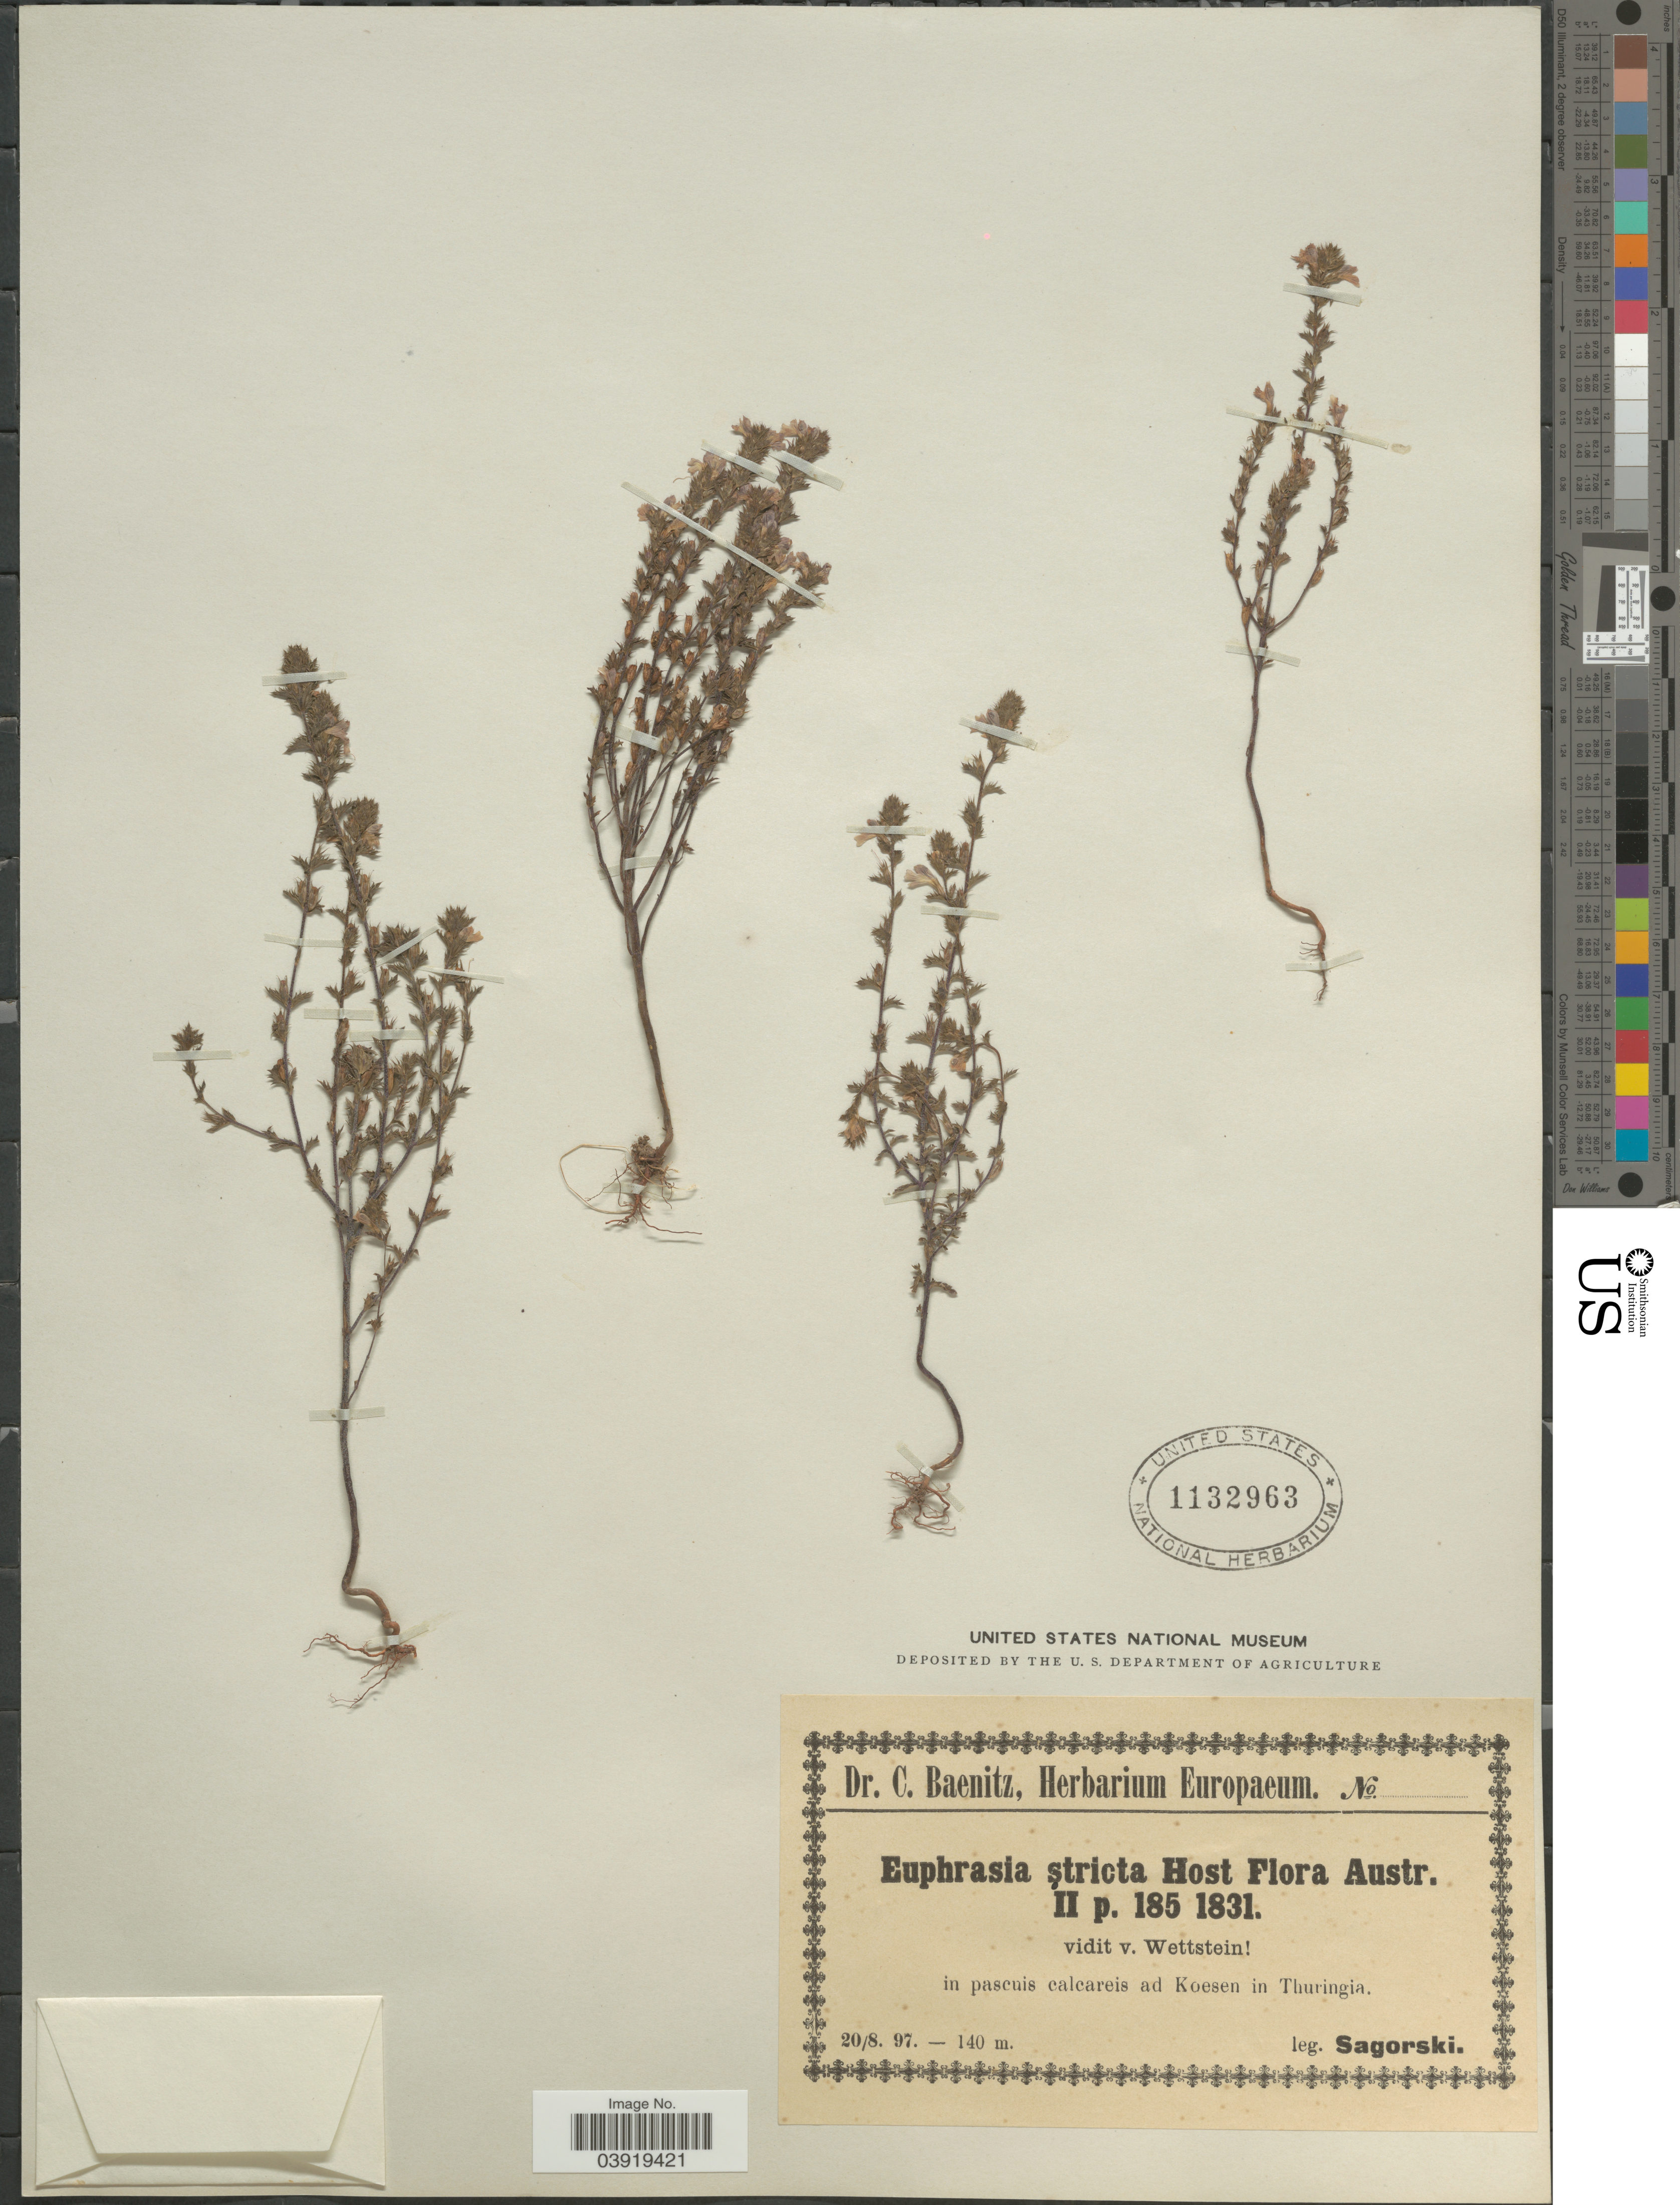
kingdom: Plantae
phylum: Tracheophyta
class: Magnoliopsida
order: Lamiales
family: Orobanchaceae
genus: Euphrasia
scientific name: Euphrasia stricta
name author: Kunth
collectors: -. Sagorski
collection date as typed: Transcribed d/m/y: 20/8/97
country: Germany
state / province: Thuringia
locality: In pascuis calcareis ad Koesen in Thuringia.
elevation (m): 140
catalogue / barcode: US 1132963